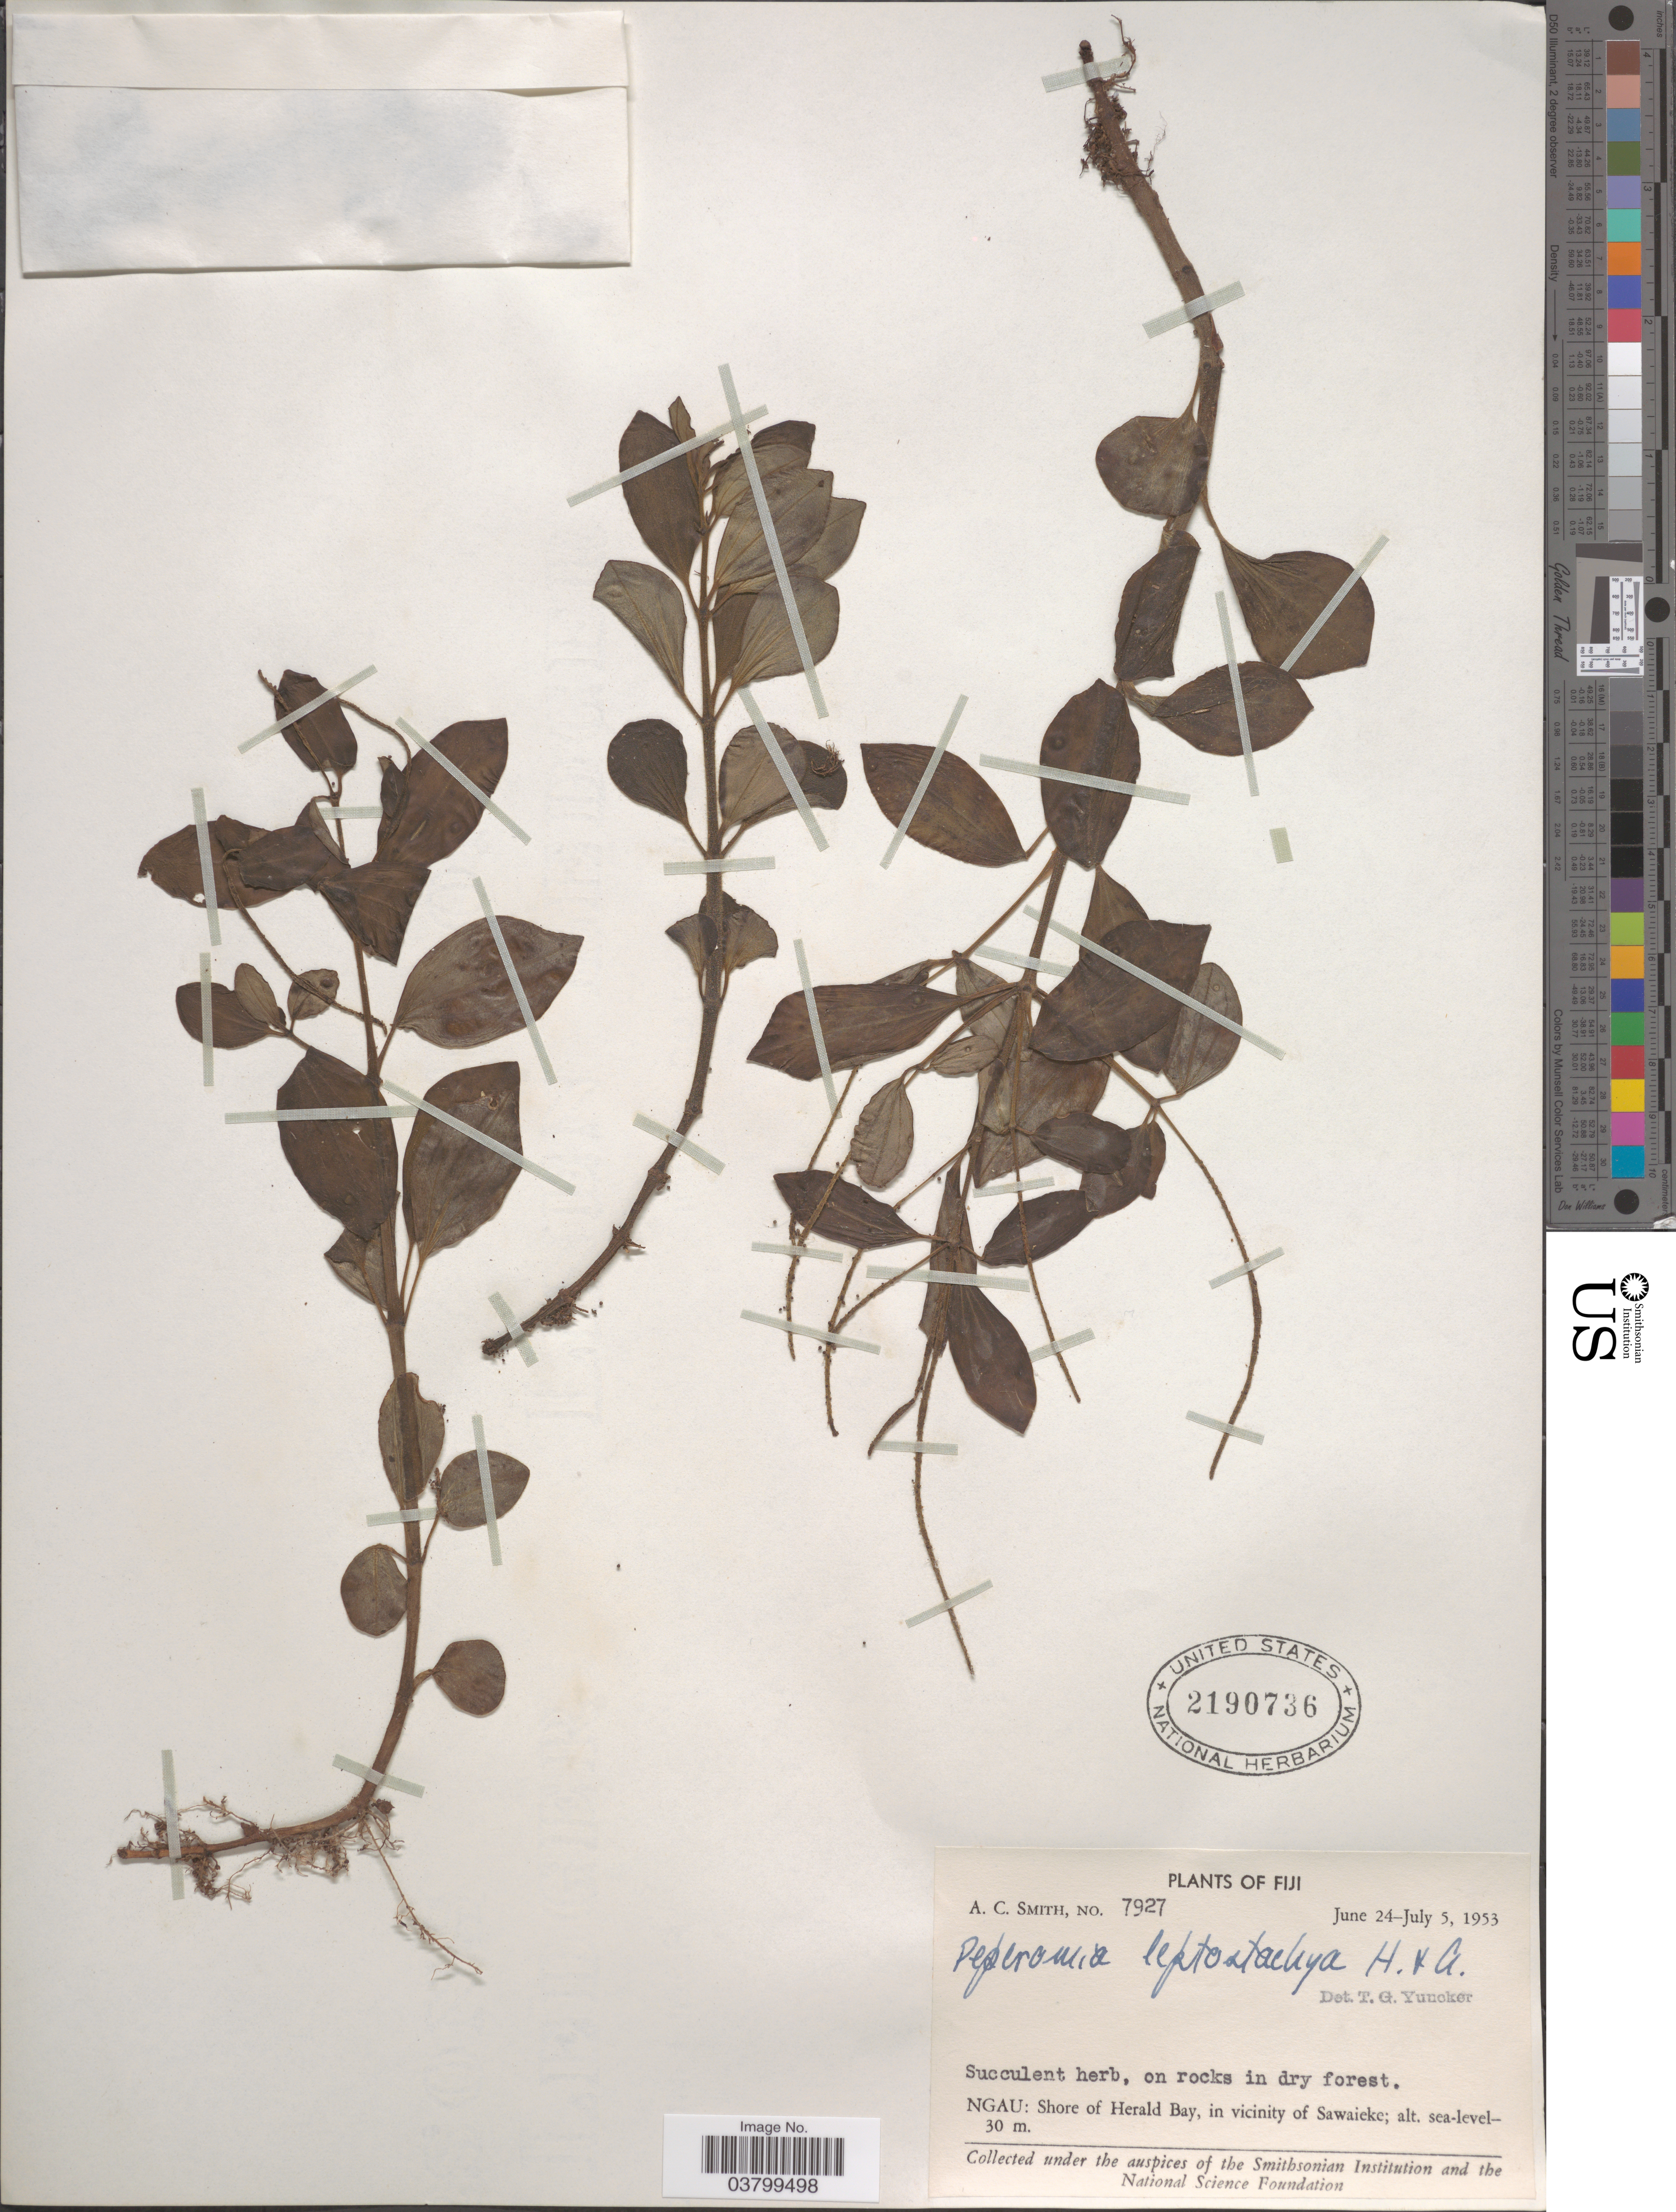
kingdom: Plantae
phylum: Tracheophyta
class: Magnoliopsida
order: Piperales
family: Piperaceae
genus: Peperomia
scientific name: Peperomia leptostachya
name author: Hook. & Arn.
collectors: A. C. Smith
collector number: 7927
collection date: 1953-06-24/1953-07-05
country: Fiji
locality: Ngau: Shore of Herald Bay, in vicinity of Sawaieke.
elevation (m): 0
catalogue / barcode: US 2190736